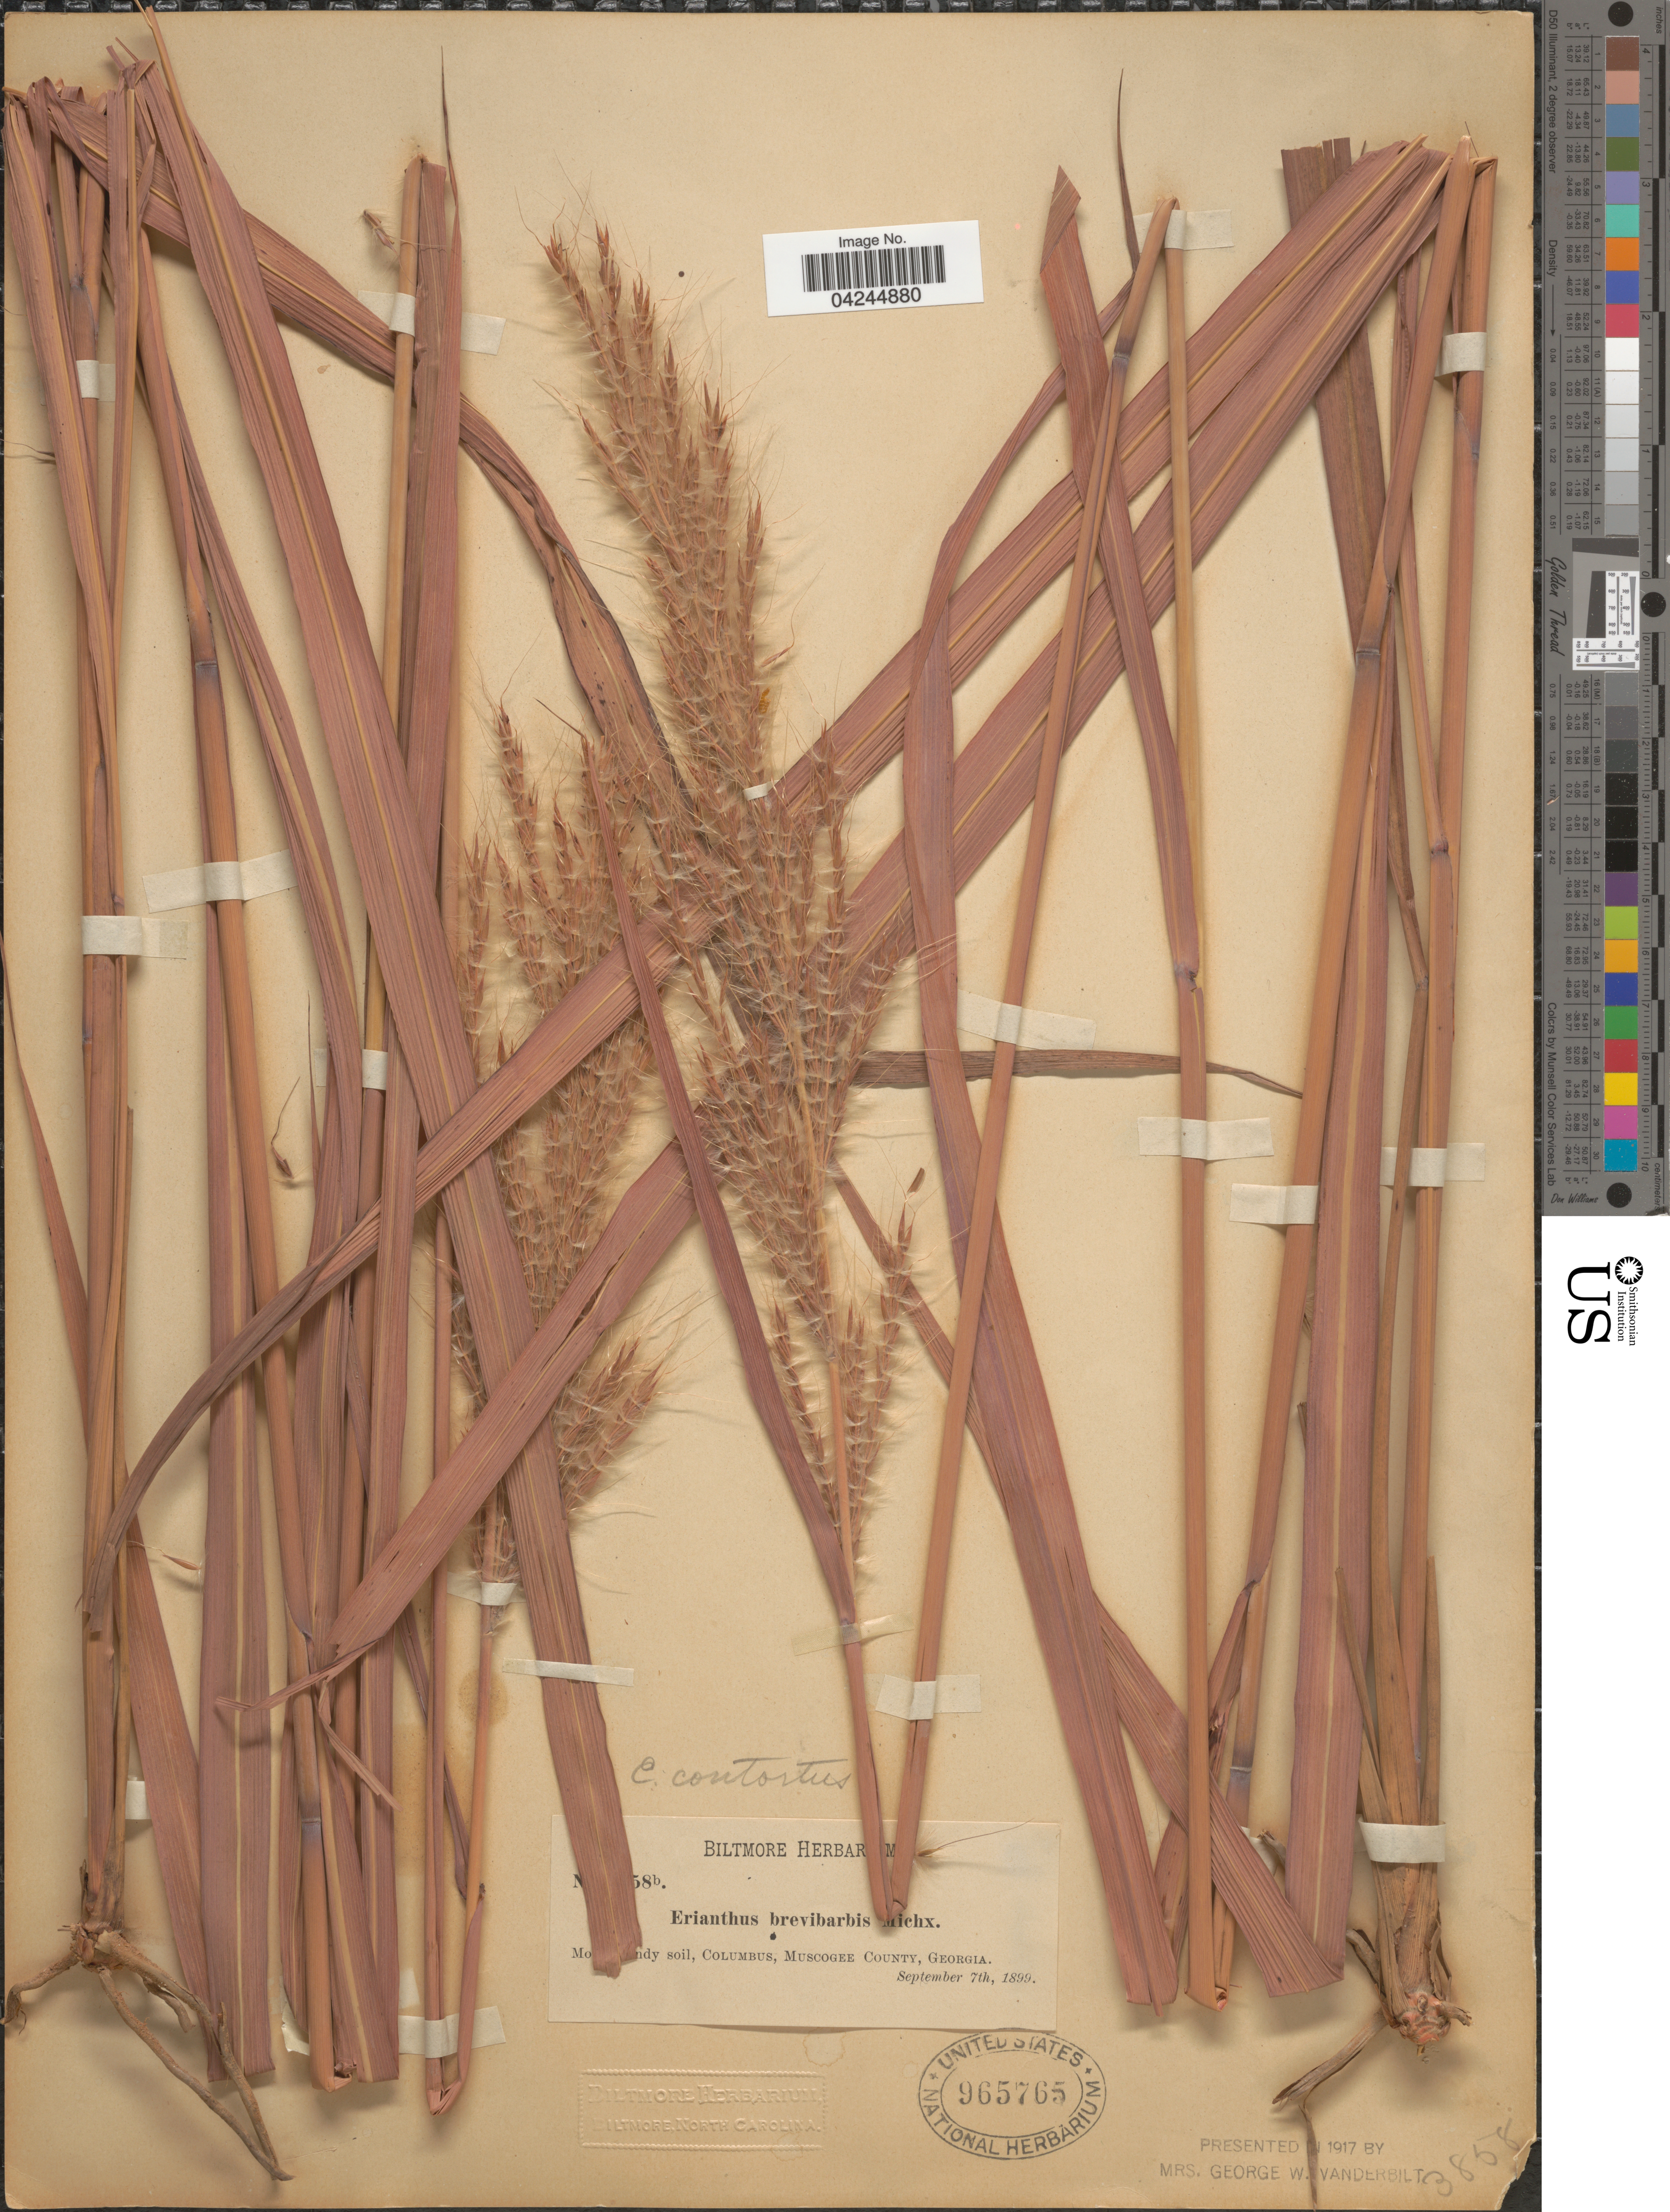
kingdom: Plantae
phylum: Tracheophyta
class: Liliopsida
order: Poales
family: Poaceae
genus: Erianthus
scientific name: Erianthus brevibarbis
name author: Michx.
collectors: ex herb. Biltmore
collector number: !58b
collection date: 1899-09-07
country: United States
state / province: Georgia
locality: Columbus, Muscogee County.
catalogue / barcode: US 965765